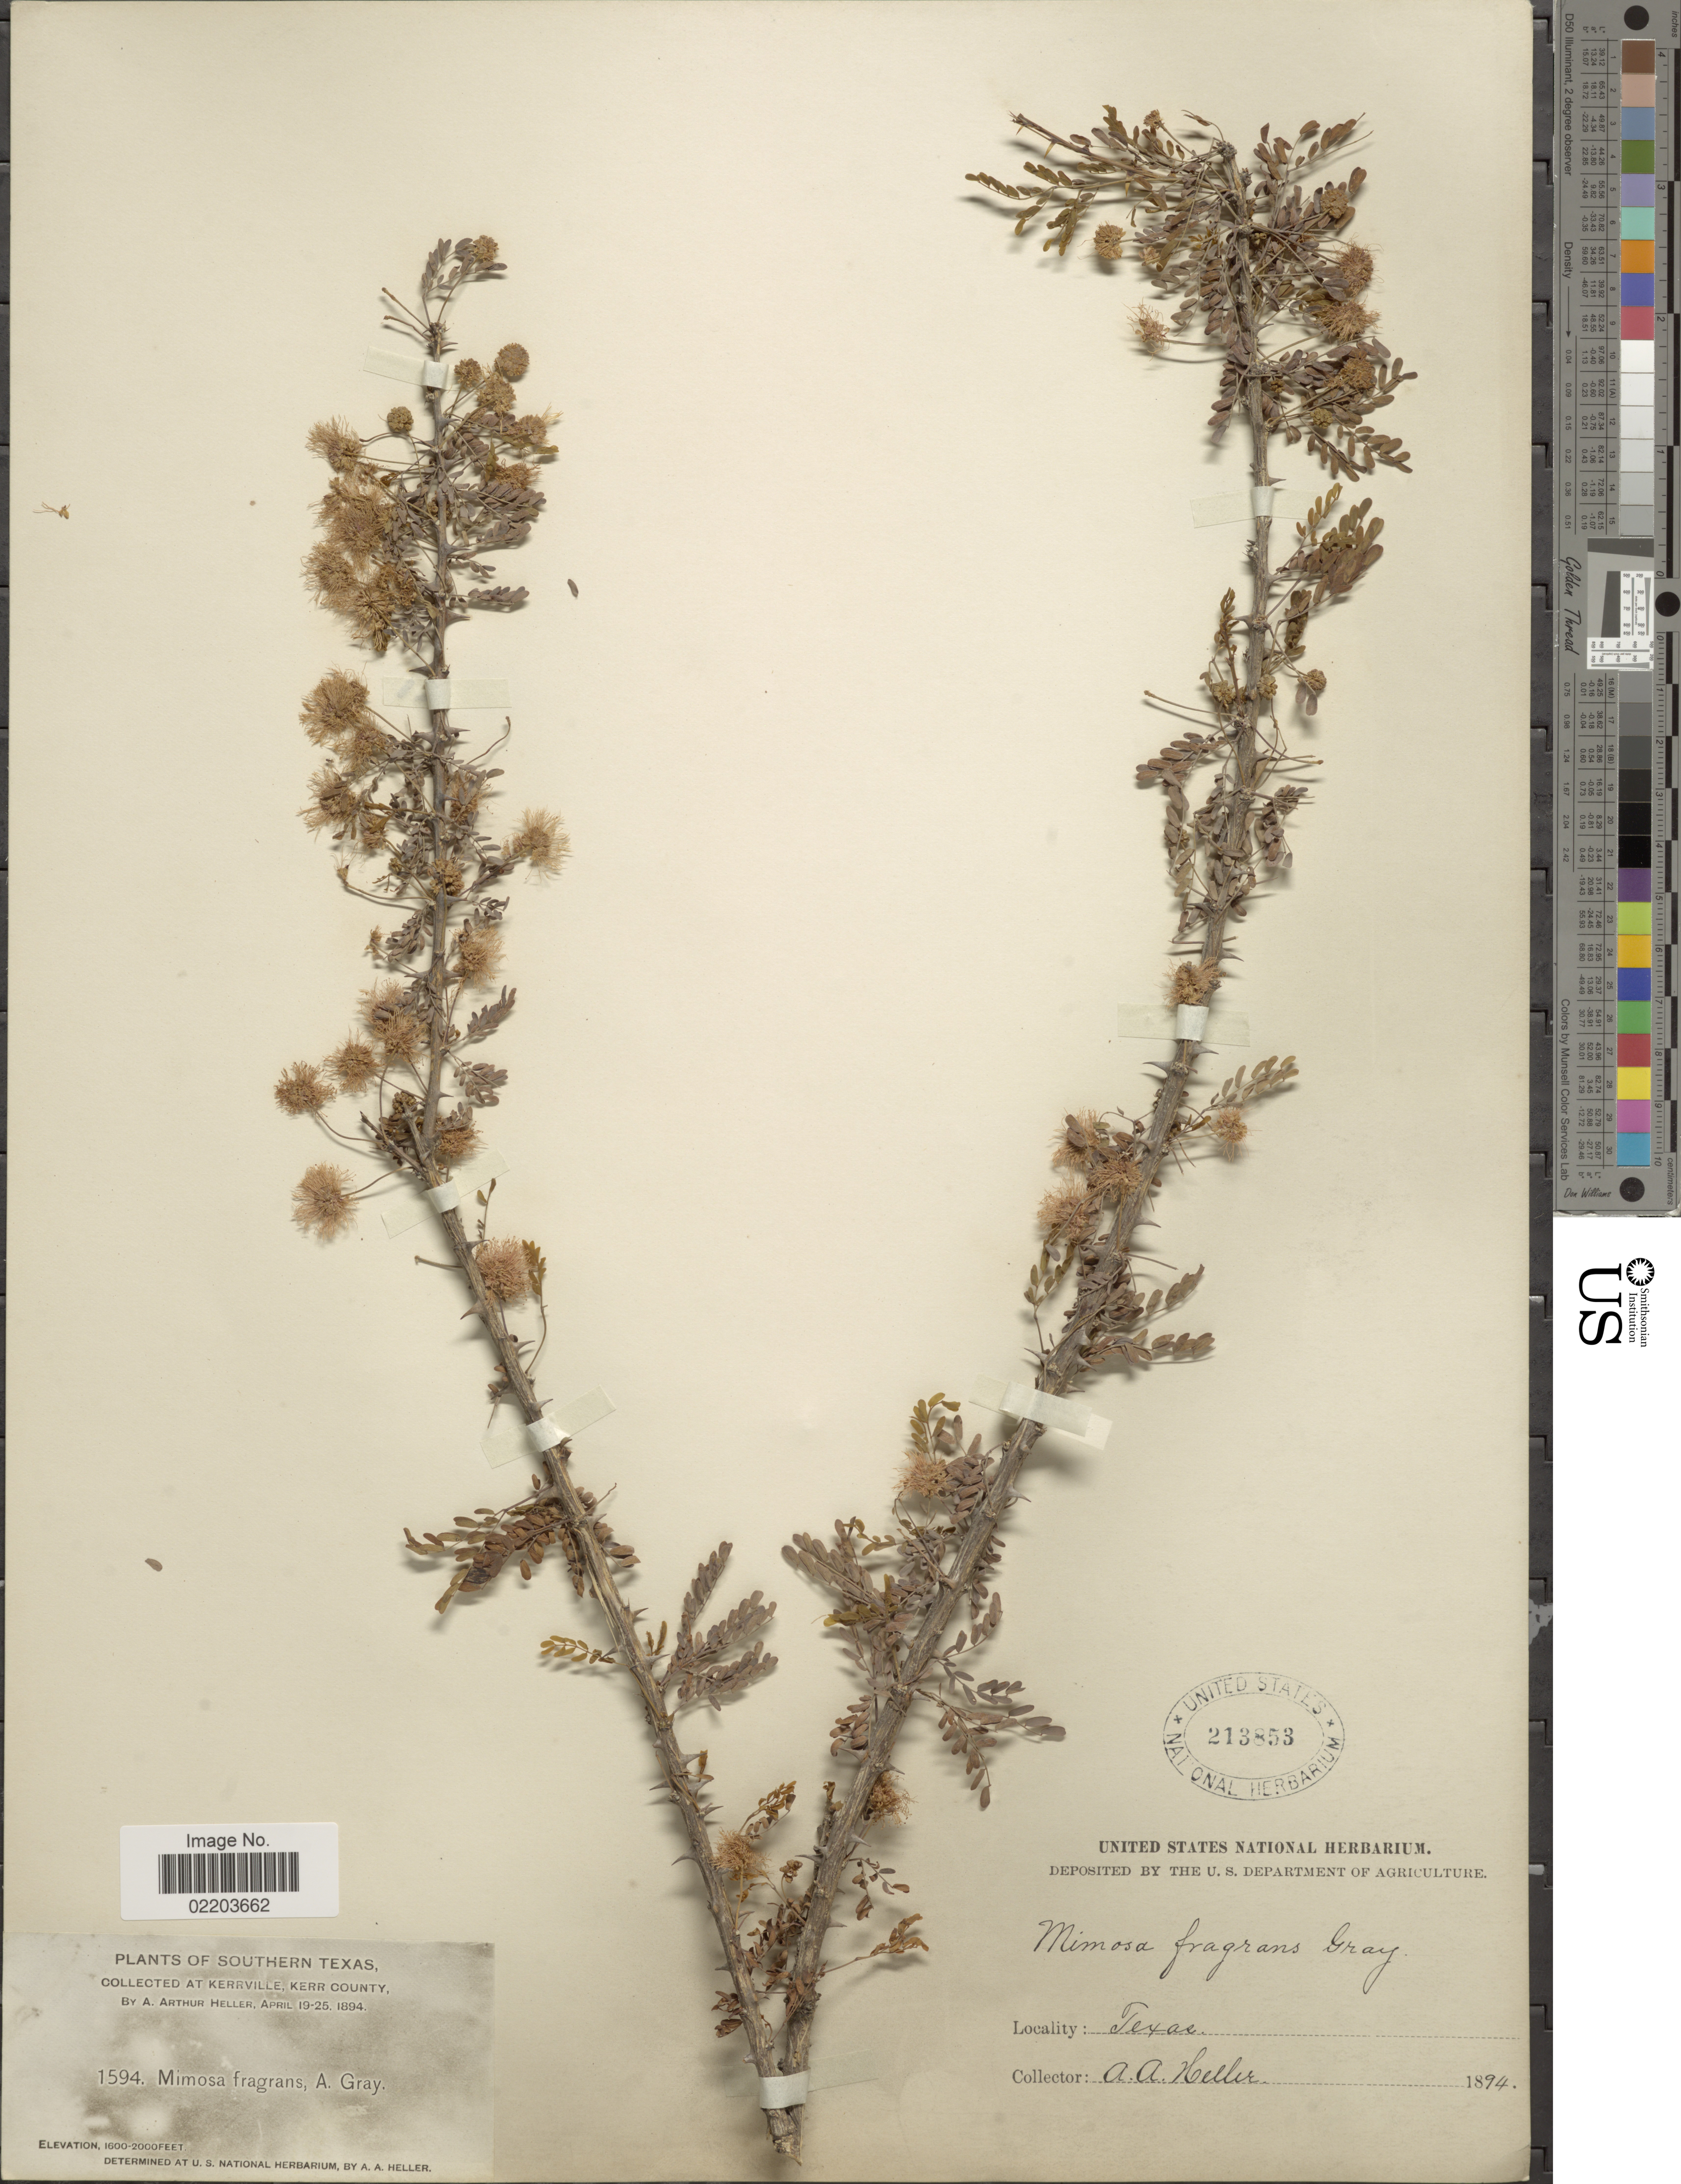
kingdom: Plantae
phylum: Tracheophyta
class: Magnoliopsida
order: Fabales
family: Fabaceae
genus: Mimosa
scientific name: Mimosa borealis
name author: A. Gray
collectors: A. A. Heller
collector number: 1594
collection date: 1894-04-19/1894-04-25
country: United States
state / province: Texas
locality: Southern Texas, At Kerr County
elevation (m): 488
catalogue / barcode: US 213853